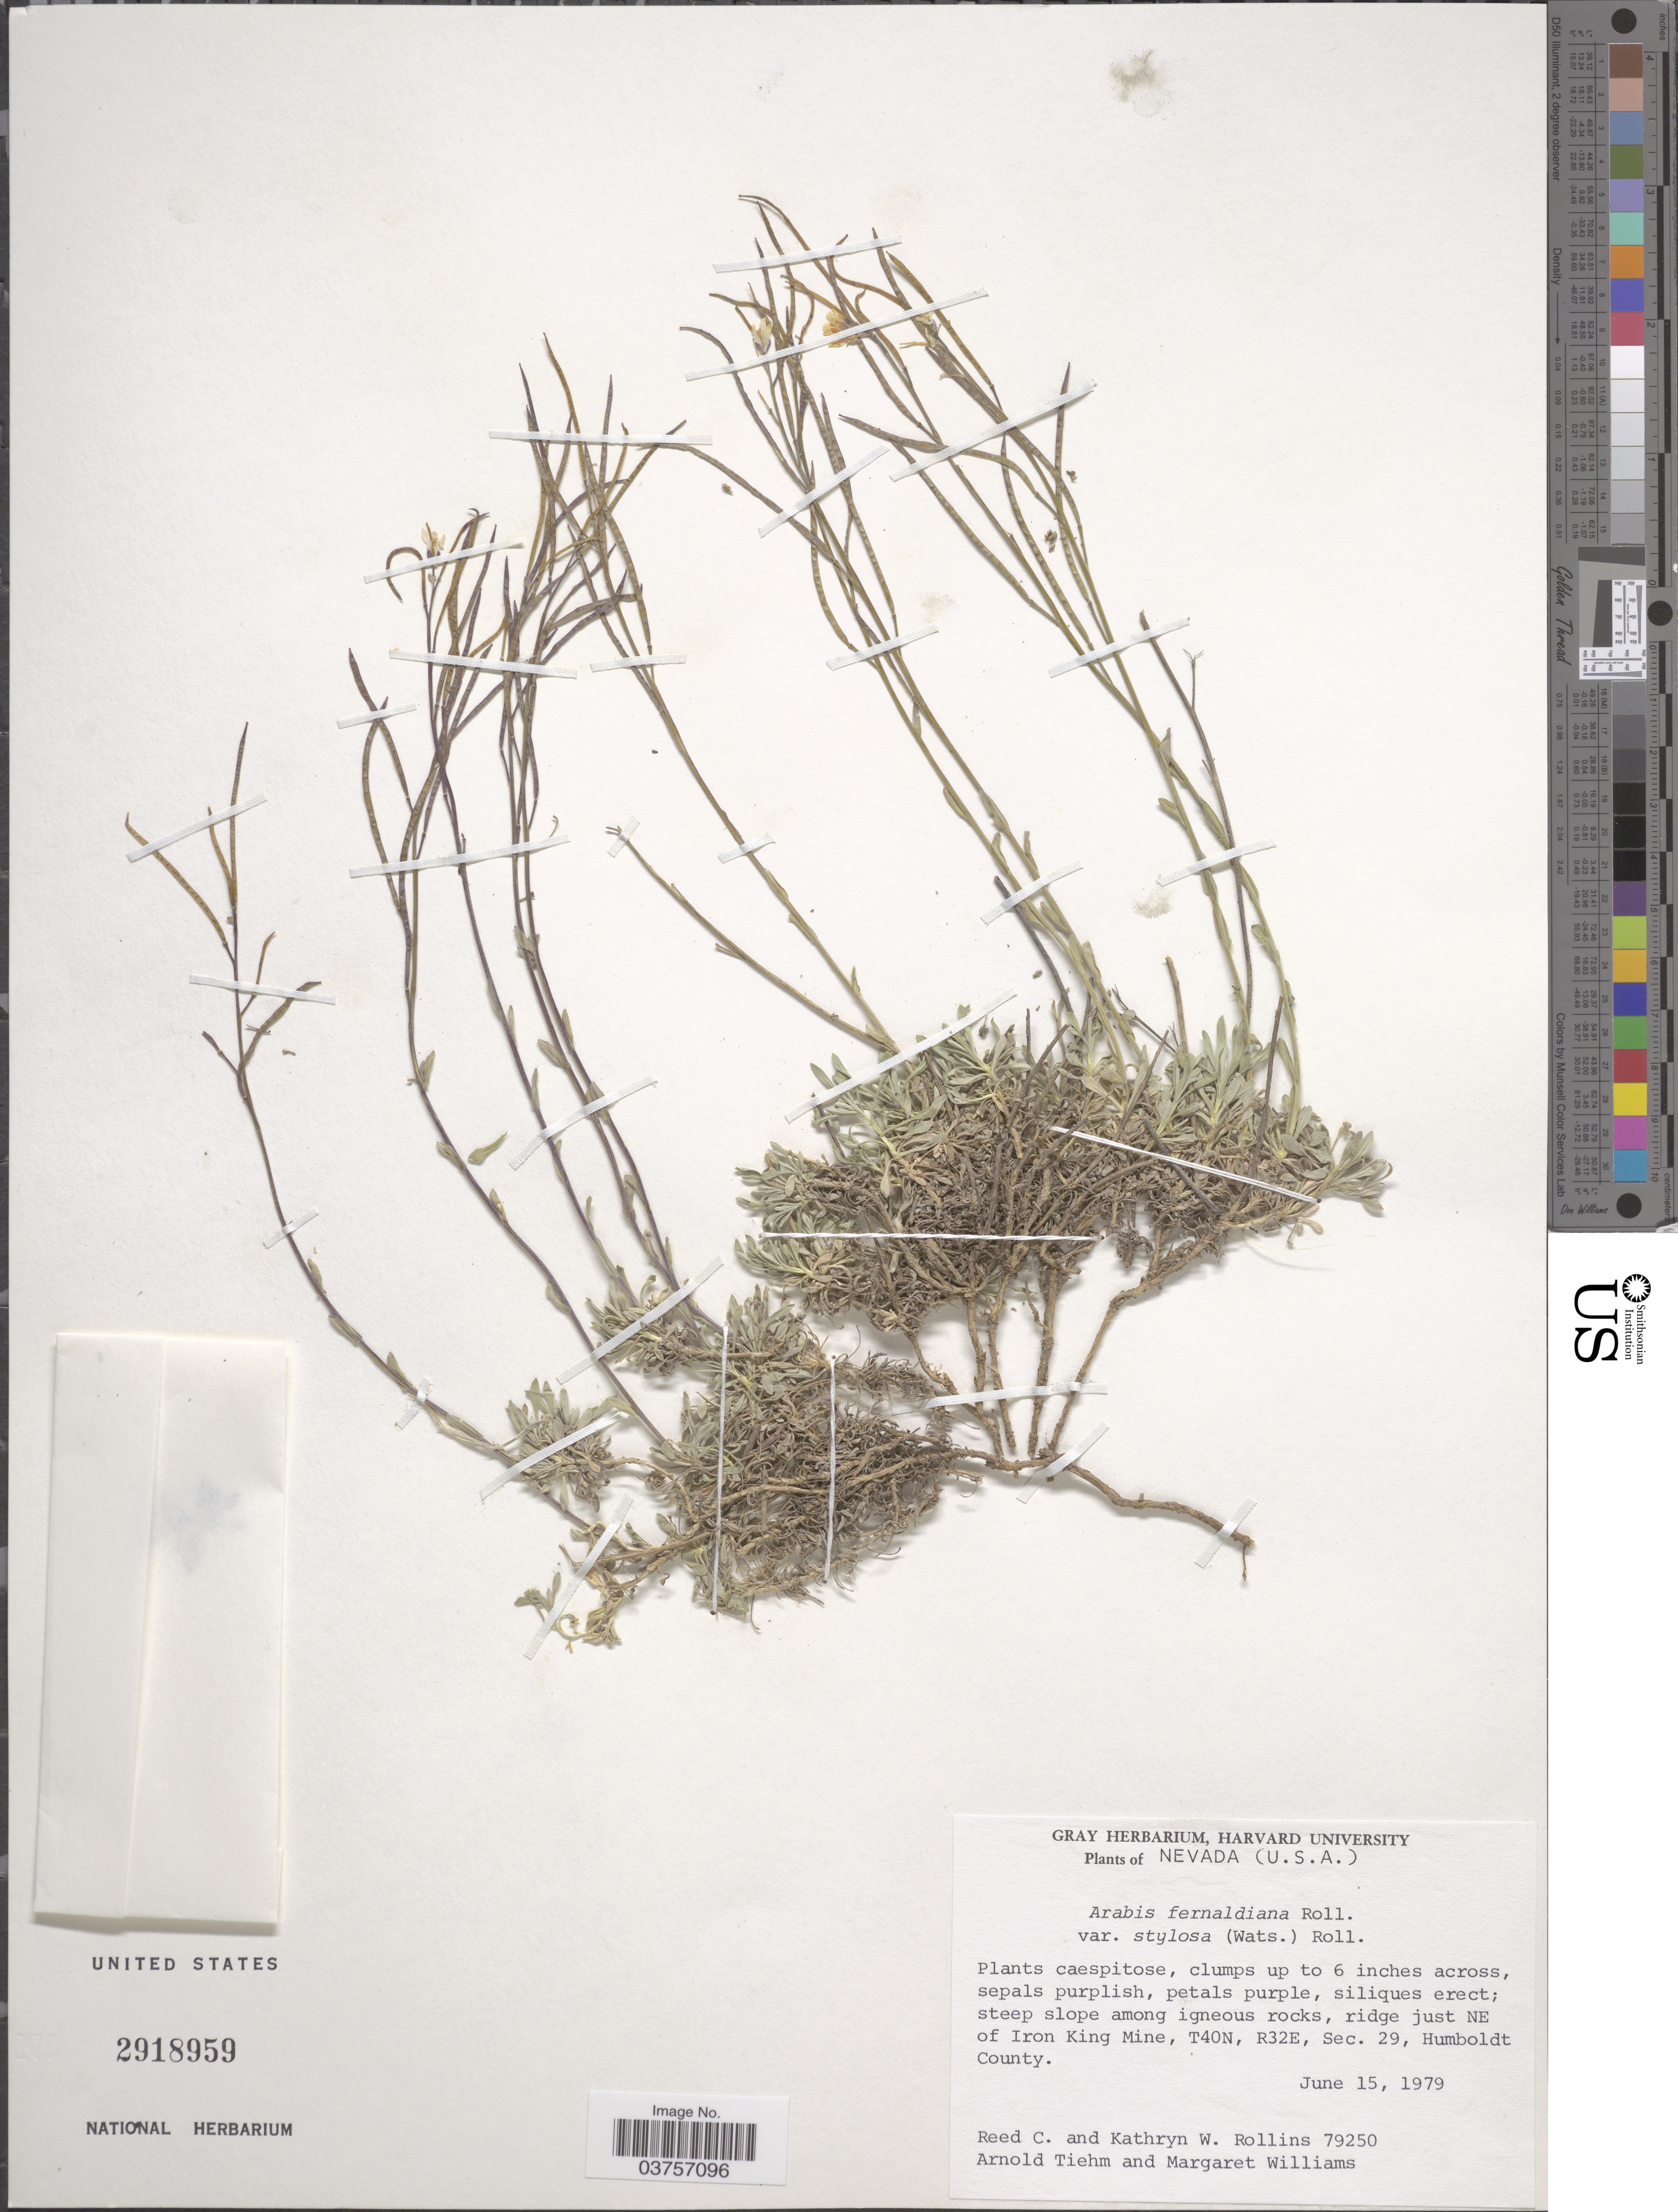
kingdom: Plantae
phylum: Tracheophyta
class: Magnoliopsida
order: Brassicales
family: Brassicaceae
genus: Arabis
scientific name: Arabis fernaldiana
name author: Rollins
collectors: R. C. Rollins, K. W. Rollins, A. Tiehm & M. J. Williams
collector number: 79250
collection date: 1979-06-15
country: United States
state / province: Nevada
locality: Ridge just NE of Iron King Mine, T40N, R32E, Sec. 29, Humboldt County.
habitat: steep slope among igneous rocks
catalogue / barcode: US 2918959